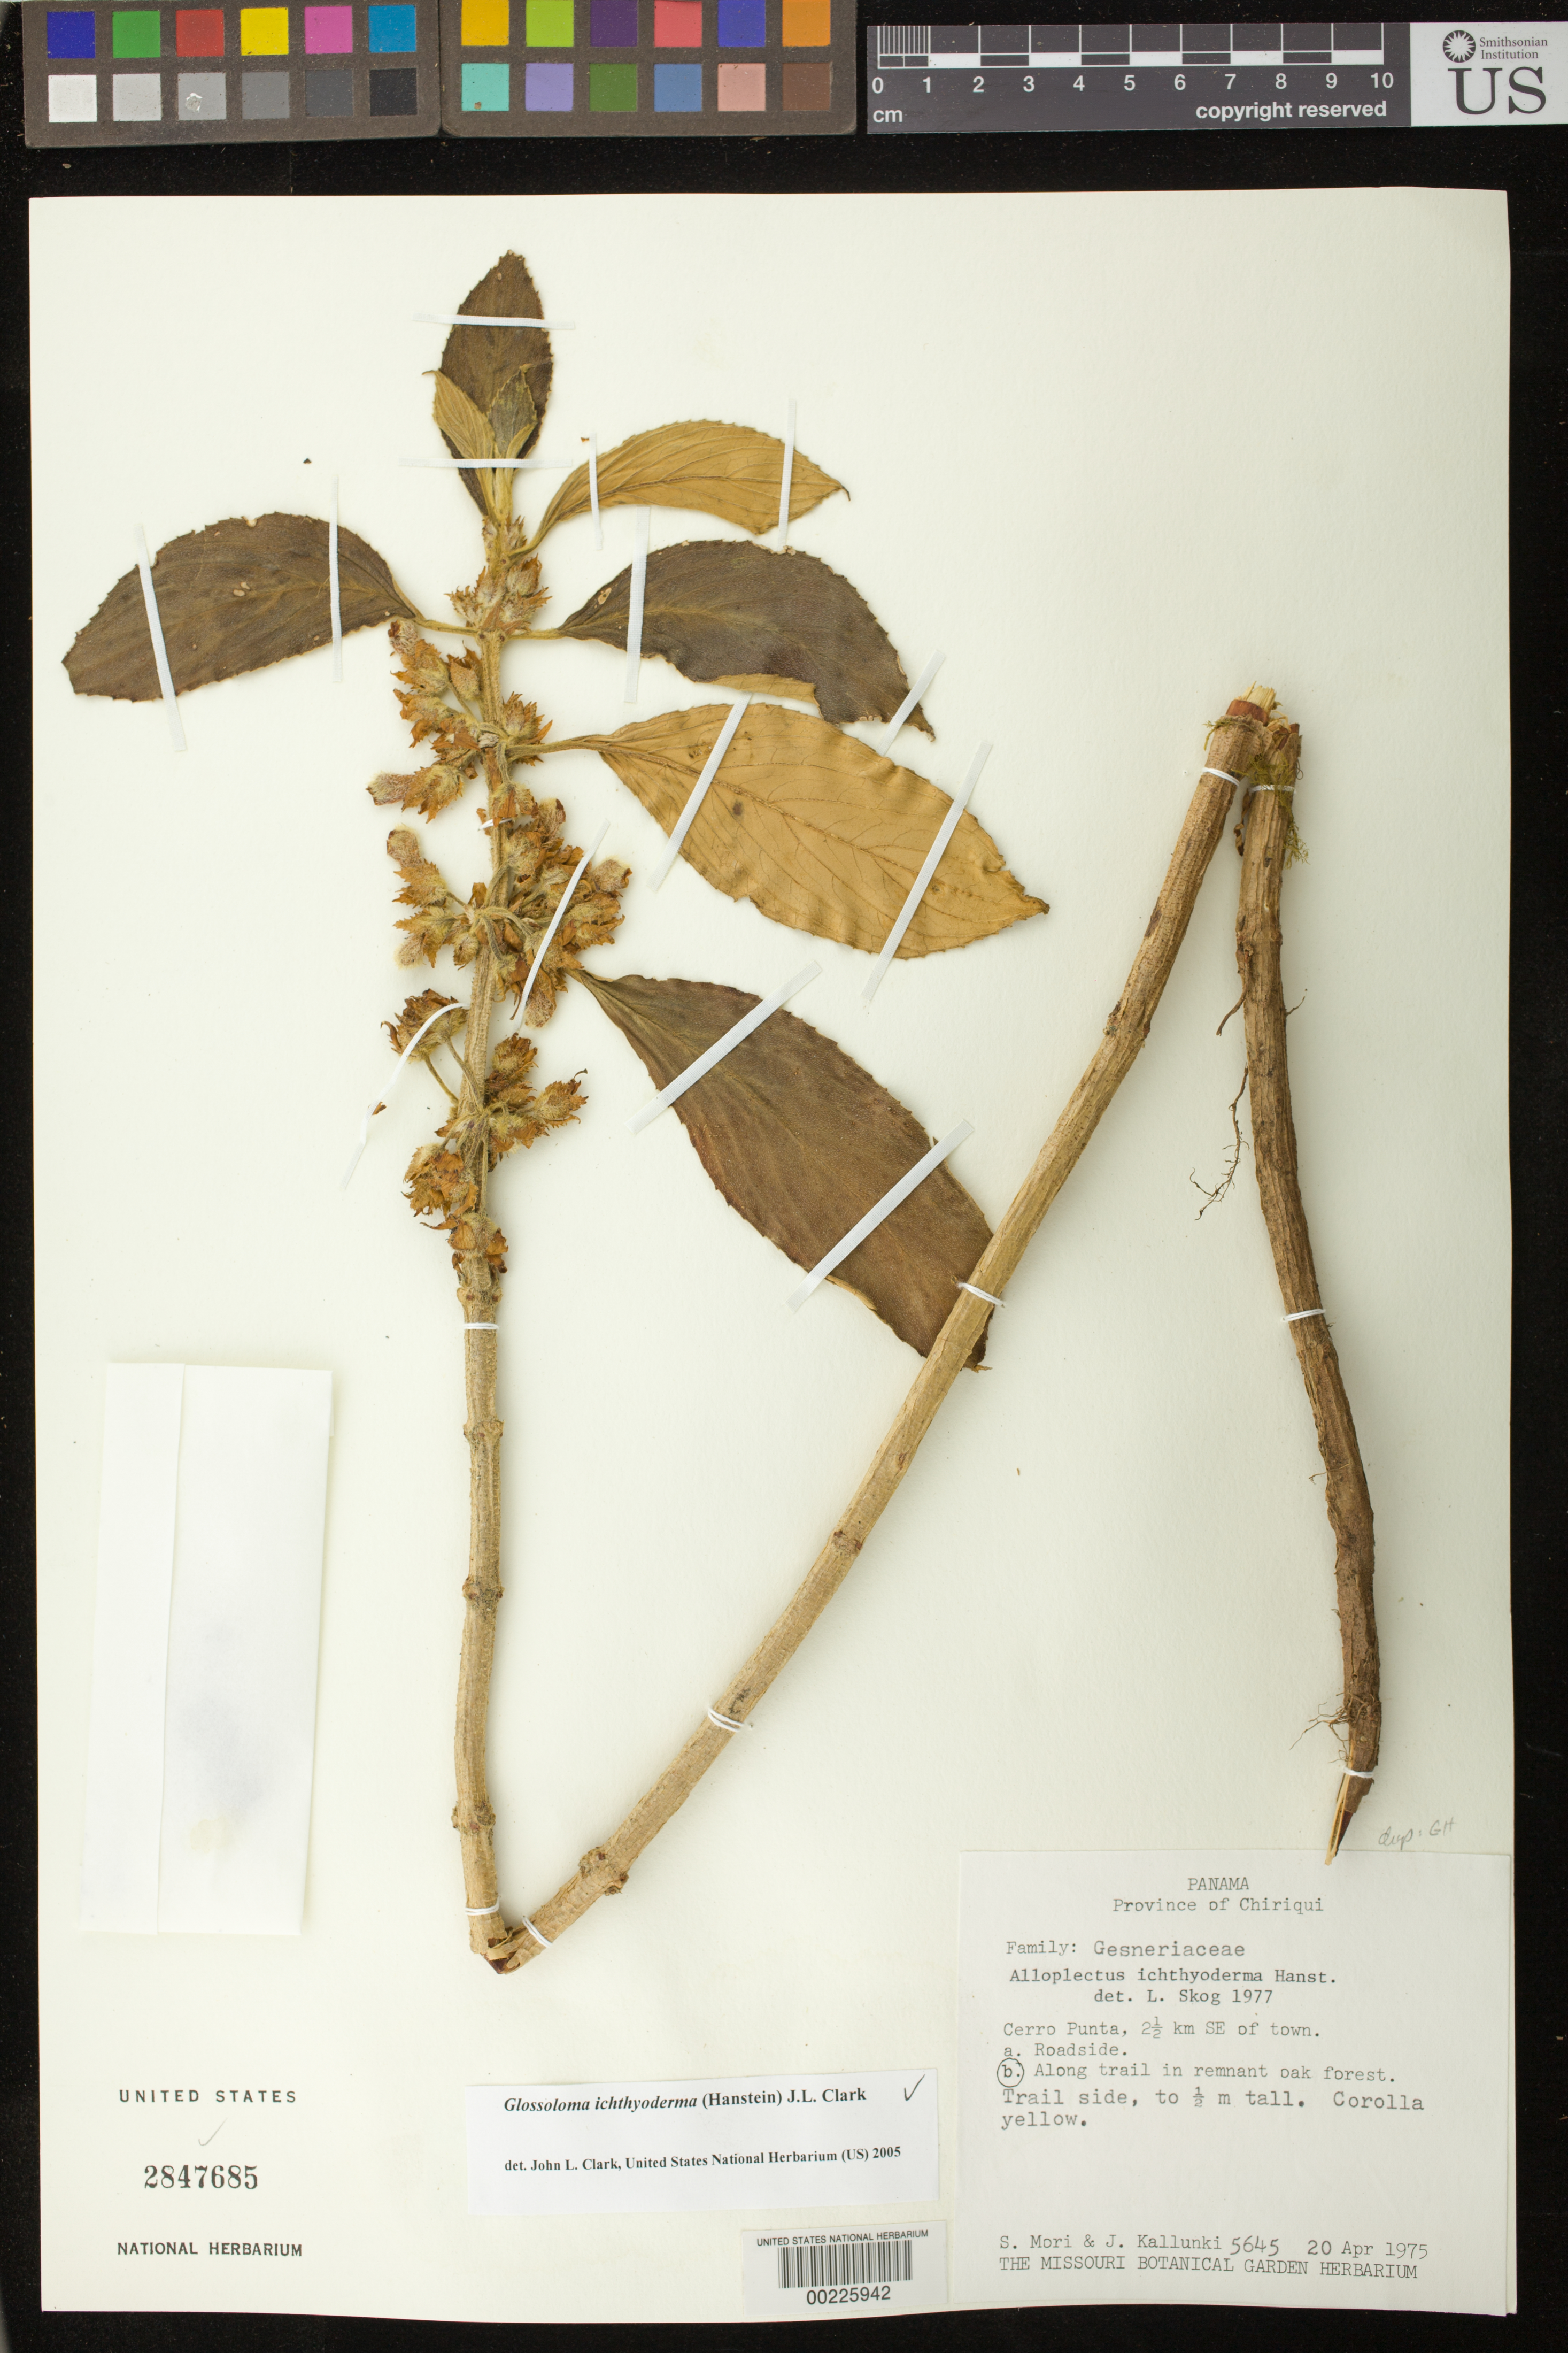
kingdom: Plantae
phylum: Tracheophyta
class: Magnoliopsida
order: Lamiales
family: Gesneriaceae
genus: Glossoloma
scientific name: Glossoloma ichthyoderma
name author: (Hanst.) J.L. Clark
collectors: S. Mori & J. Kallunki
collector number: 5645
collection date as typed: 20 Apr 1975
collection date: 1975-04-20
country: Panama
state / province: Chiriquí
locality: Cerro Punta, 2 1/2 km SE of town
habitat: Along trail in remnant oak forest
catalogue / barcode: US 2847685